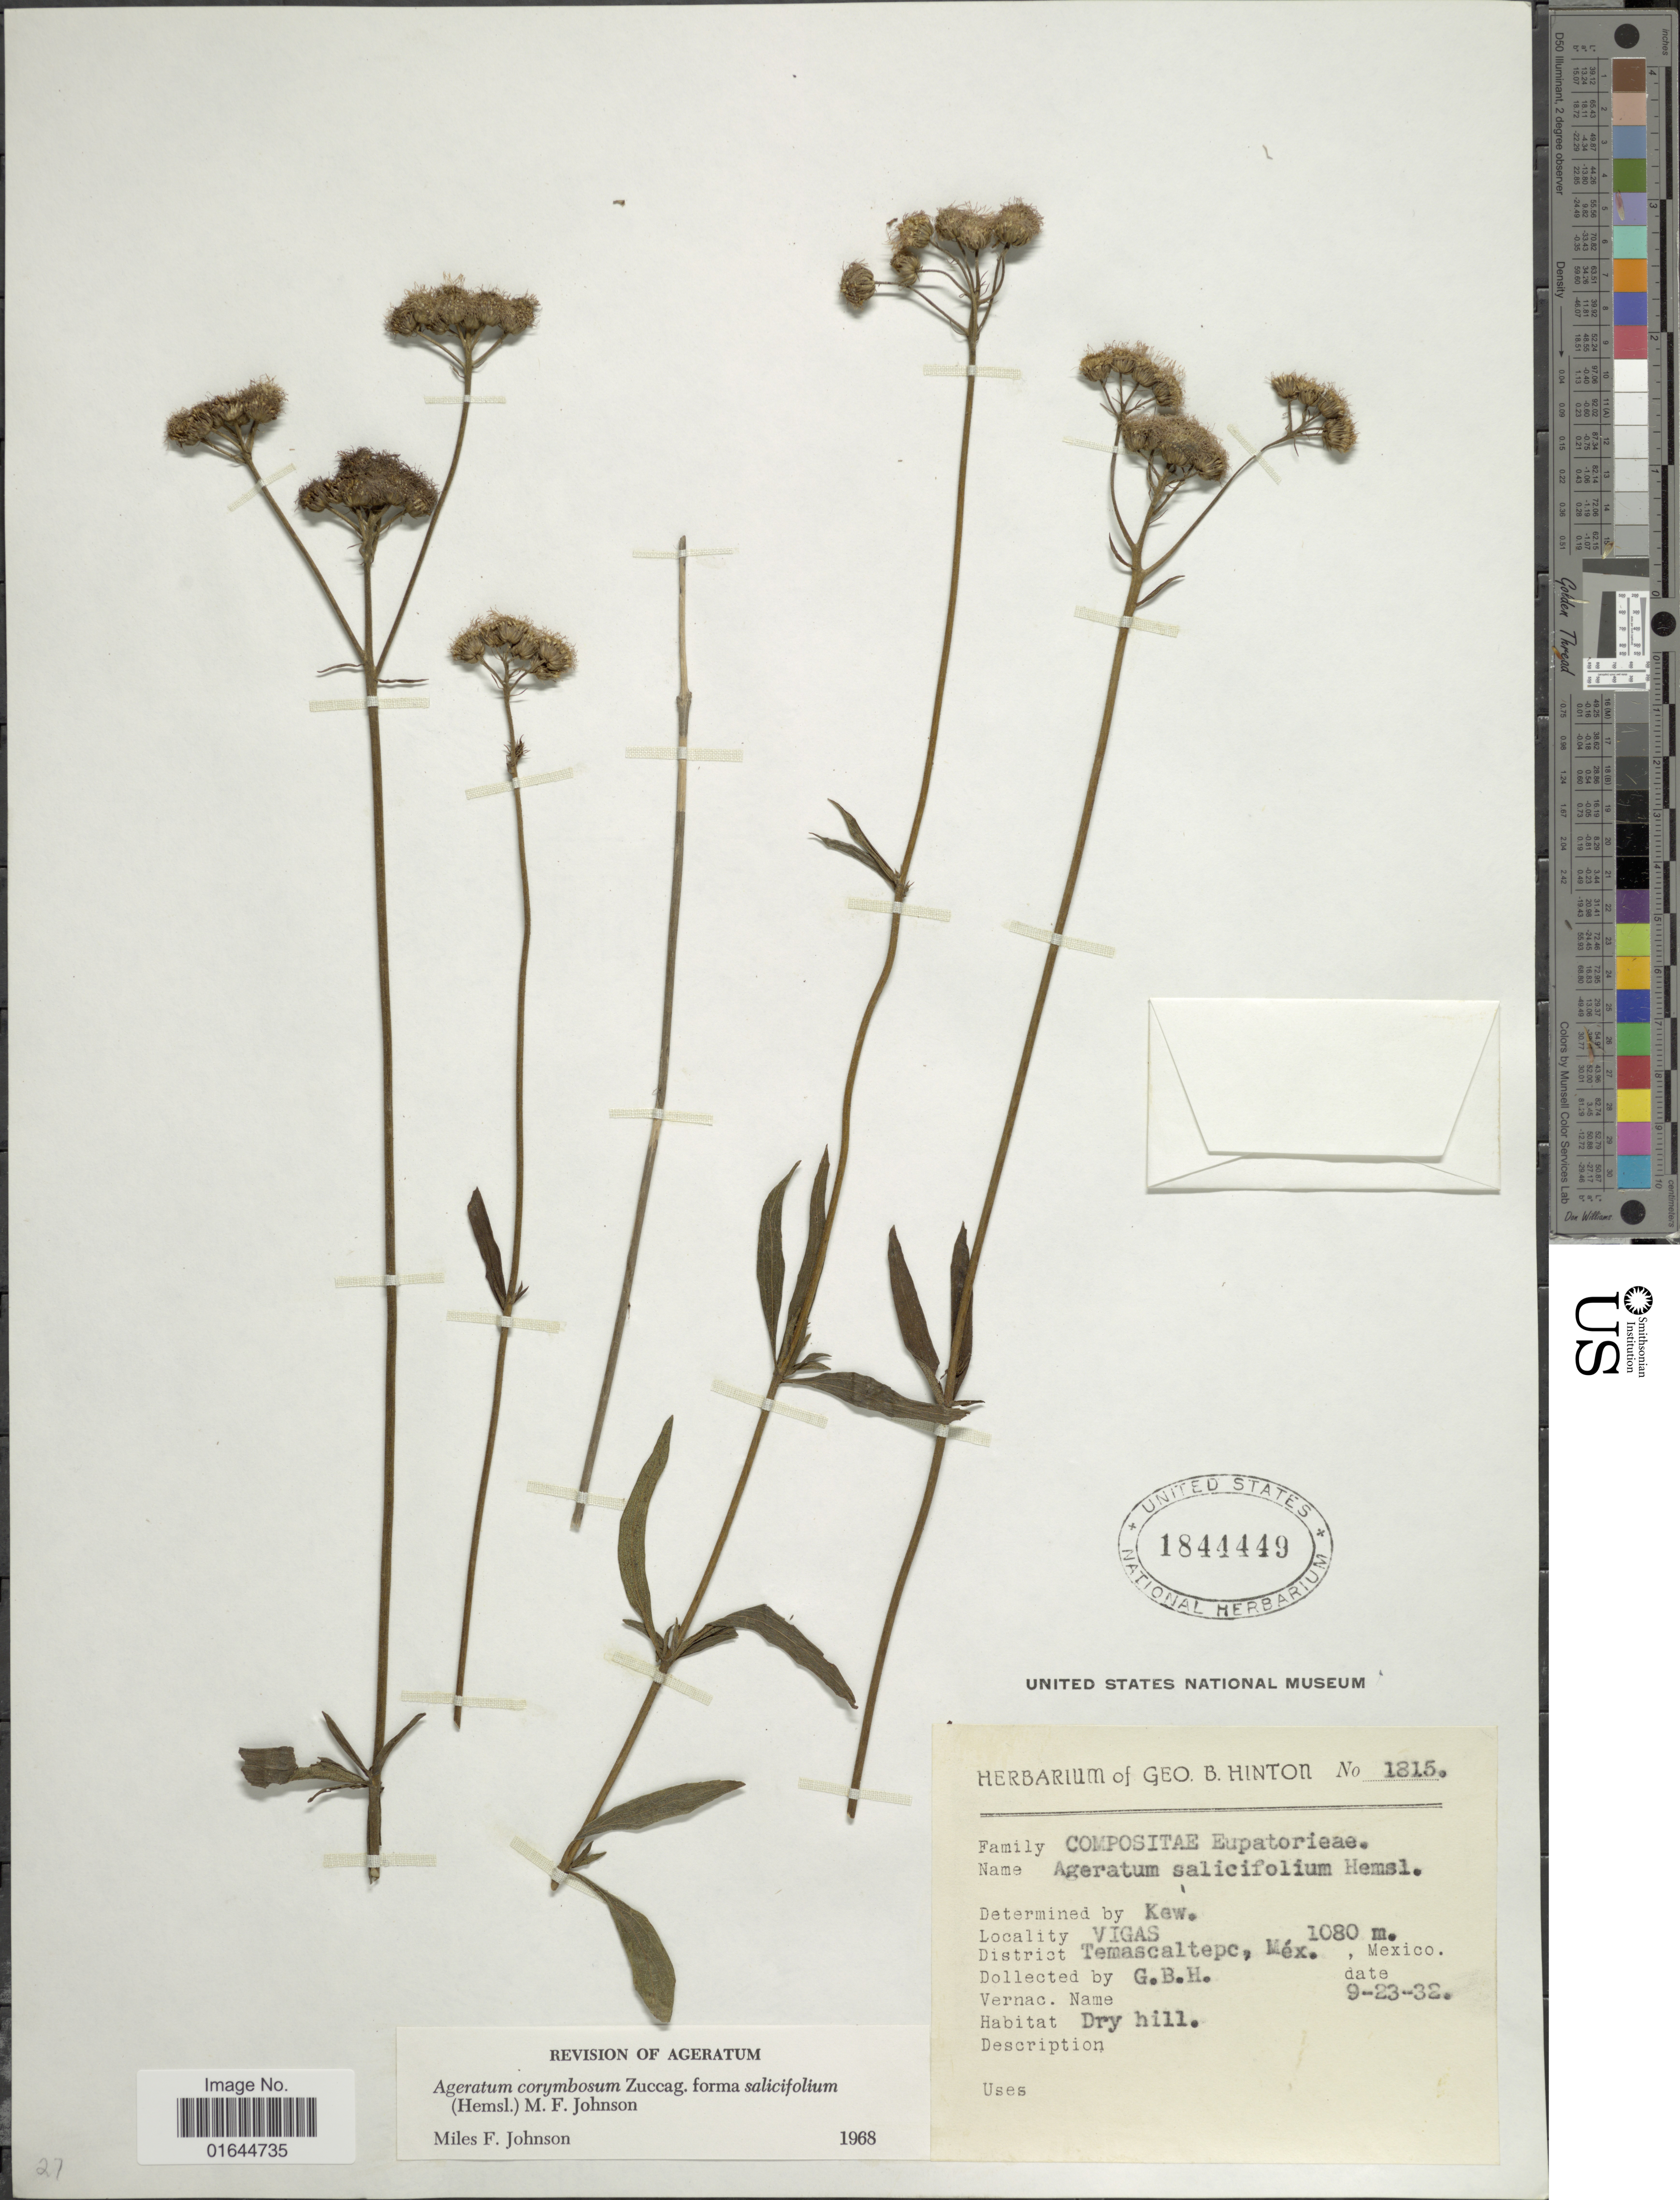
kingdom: Plantae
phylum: Tracheophyta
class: Magnoliopsida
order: Asterales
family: Asteraceae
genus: Ageratum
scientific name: Ageratum corymbosum f. salicifolium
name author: (Hemsl.) M.F. Johnson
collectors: G. B. Hinton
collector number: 1815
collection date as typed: Transcribed d/m/y: 23/9/32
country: Mexico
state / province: México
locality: Mexico, Vigas, District Temascaltepe.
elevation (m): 1080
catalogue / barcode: US 1844449